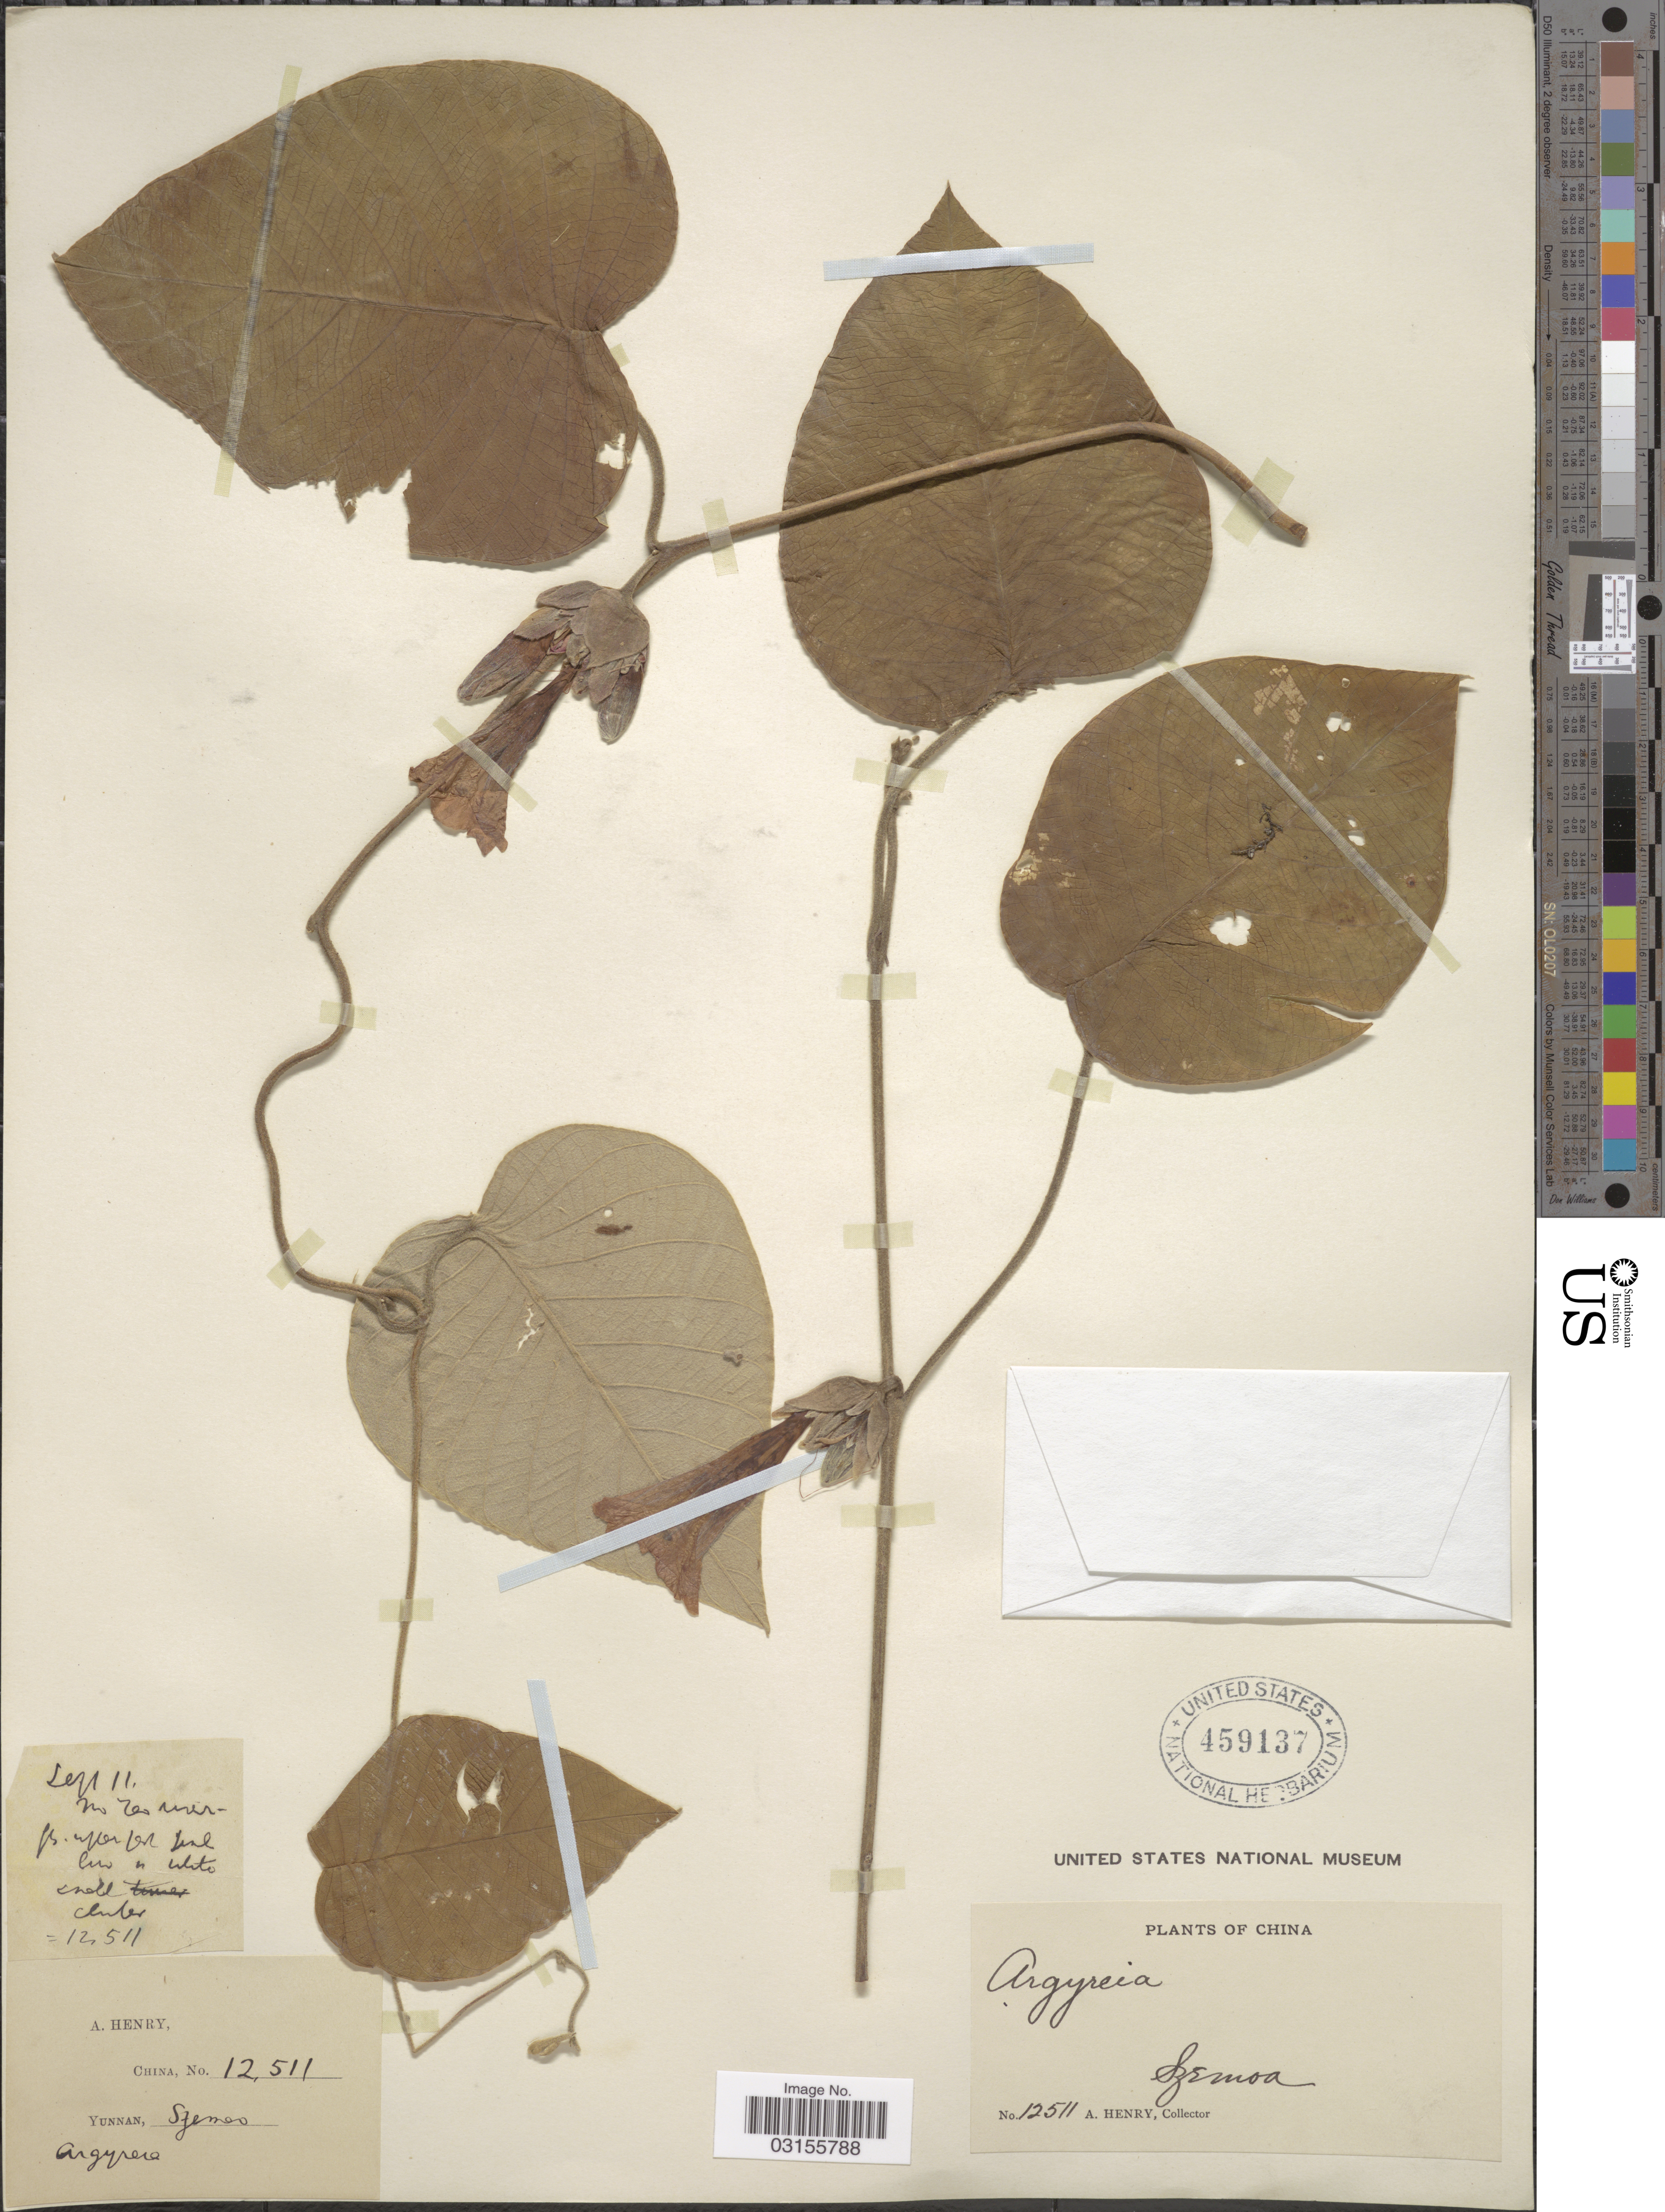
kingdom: Plantae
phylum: Tracheophyta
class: Magnoliopsida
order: Solanales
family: Convolvulaceae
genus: Argyreia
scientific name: Argyreia sp.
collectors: A. Henry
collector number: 12511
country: China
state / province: Yunnan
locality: Szemoa. [illegible text].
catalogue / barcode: US 459137